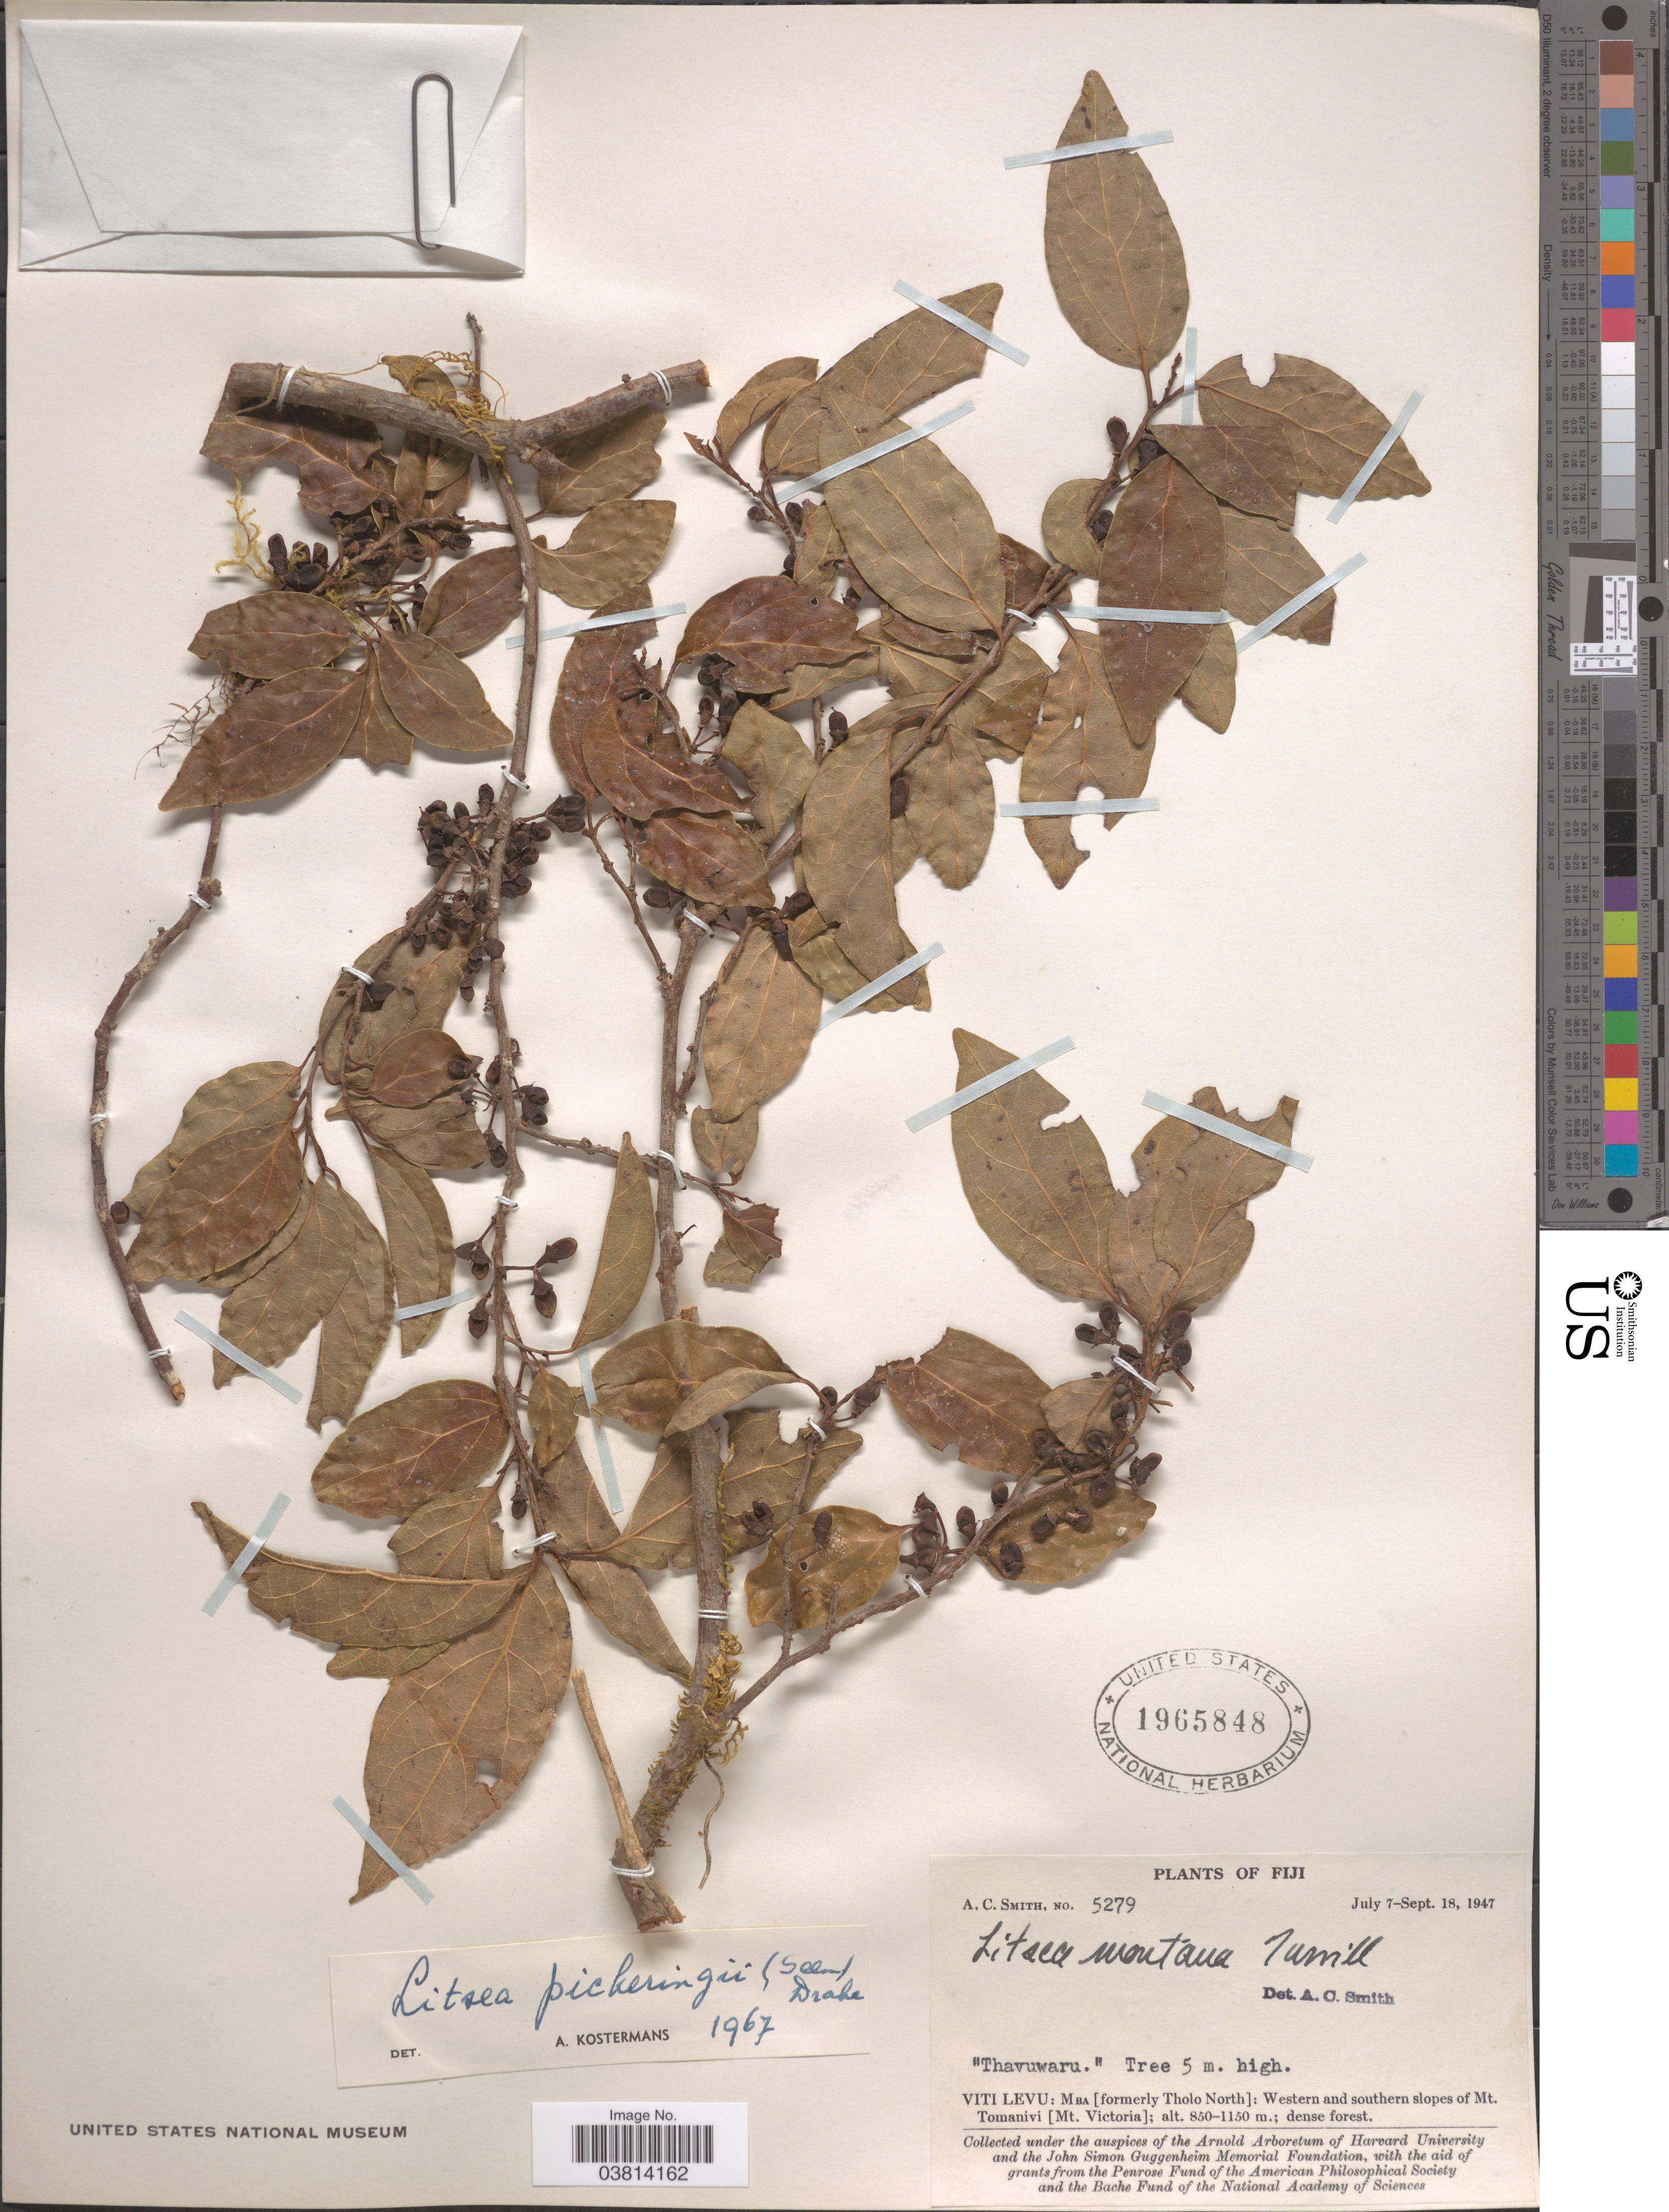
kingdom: Plantae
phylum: Tracheophyta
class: Magnoliopsida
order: Laurales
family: Lauraceae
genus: Litsea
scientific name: Litsea pickeringii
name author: Benth. & Hook. f. ex Drake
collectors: A. C. Smith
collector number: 5279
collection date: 1947-07-07/1947-09-18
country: Fiji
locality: Viti Levu: Mba [formerly Tholo North]: Western and southern slopes of Mt. Tomanivi [Mt. Victoria].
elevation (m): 850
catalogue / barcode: US 1965848